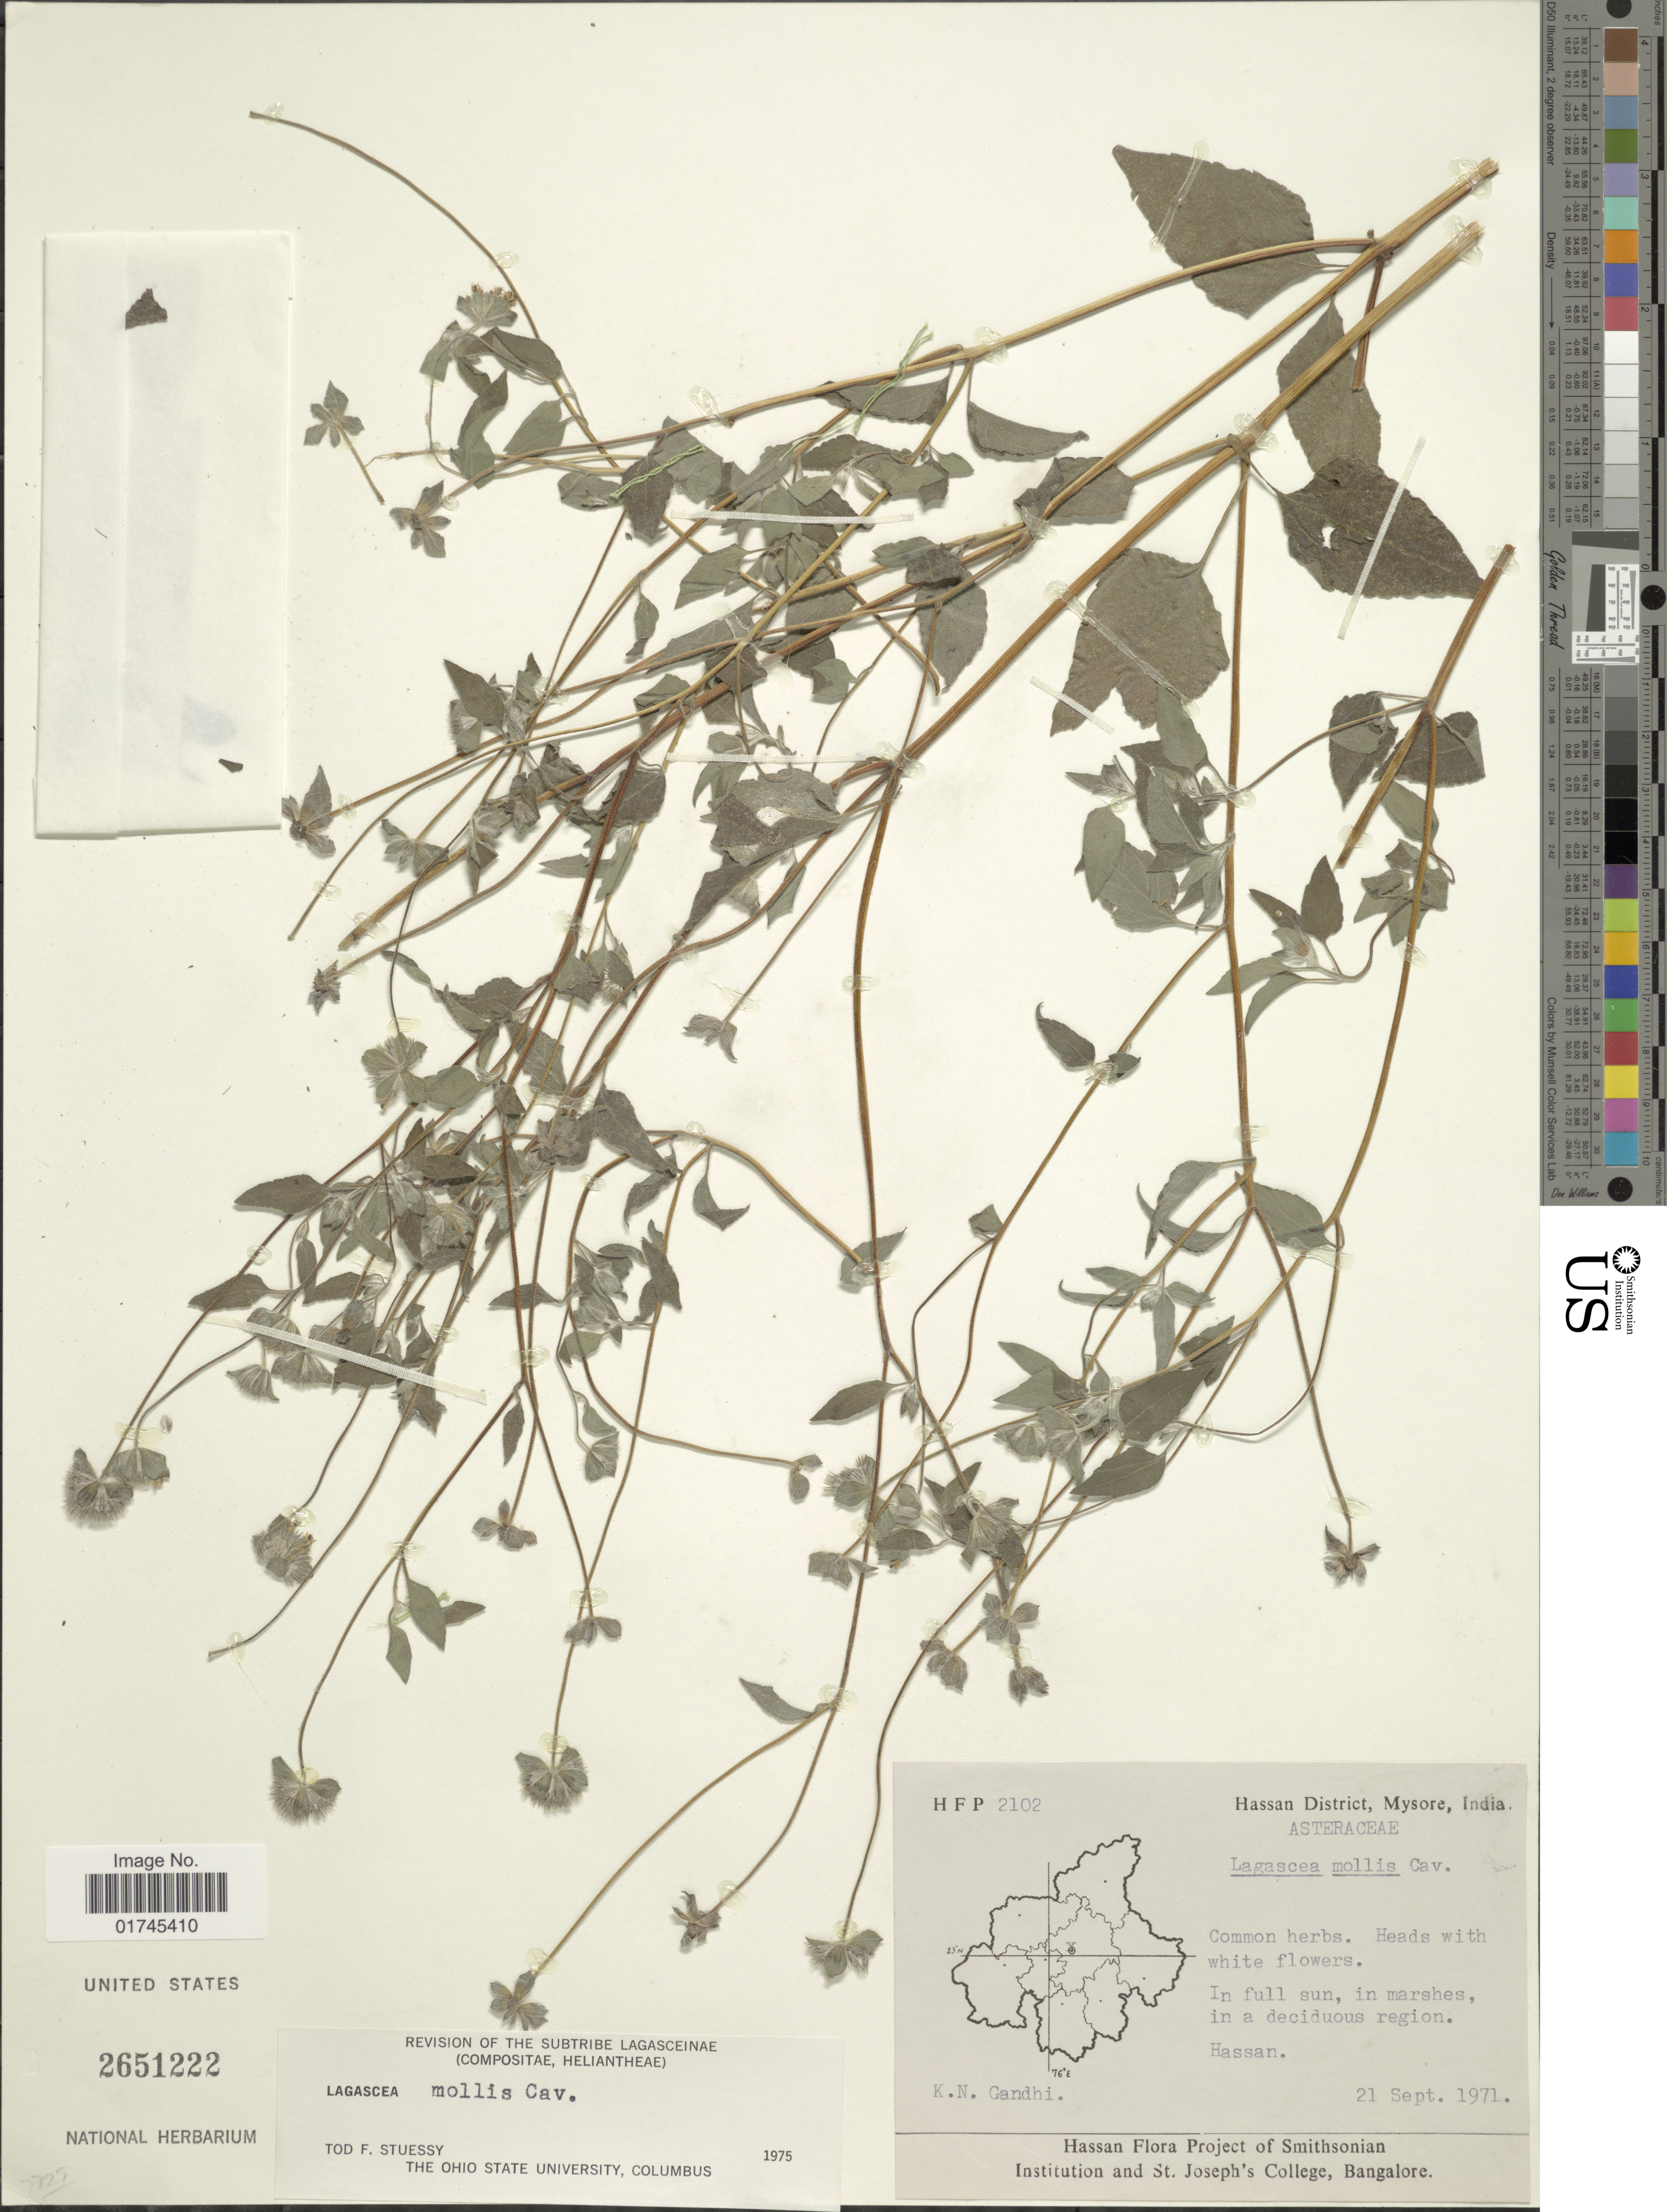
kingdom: Plantae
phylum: Tracheophyta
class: Magnoliopsida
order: Asterales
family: Asteraceae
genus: Lagascea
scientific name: Lagascea mollis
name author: Cav.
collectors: K. N. Gandhi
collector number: HFP 2102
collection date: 1971-09-21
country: India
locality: Hassan District, Mysore, in full sun, in marshes, in a deciduous region, Hassan.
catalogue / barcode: US 2651222